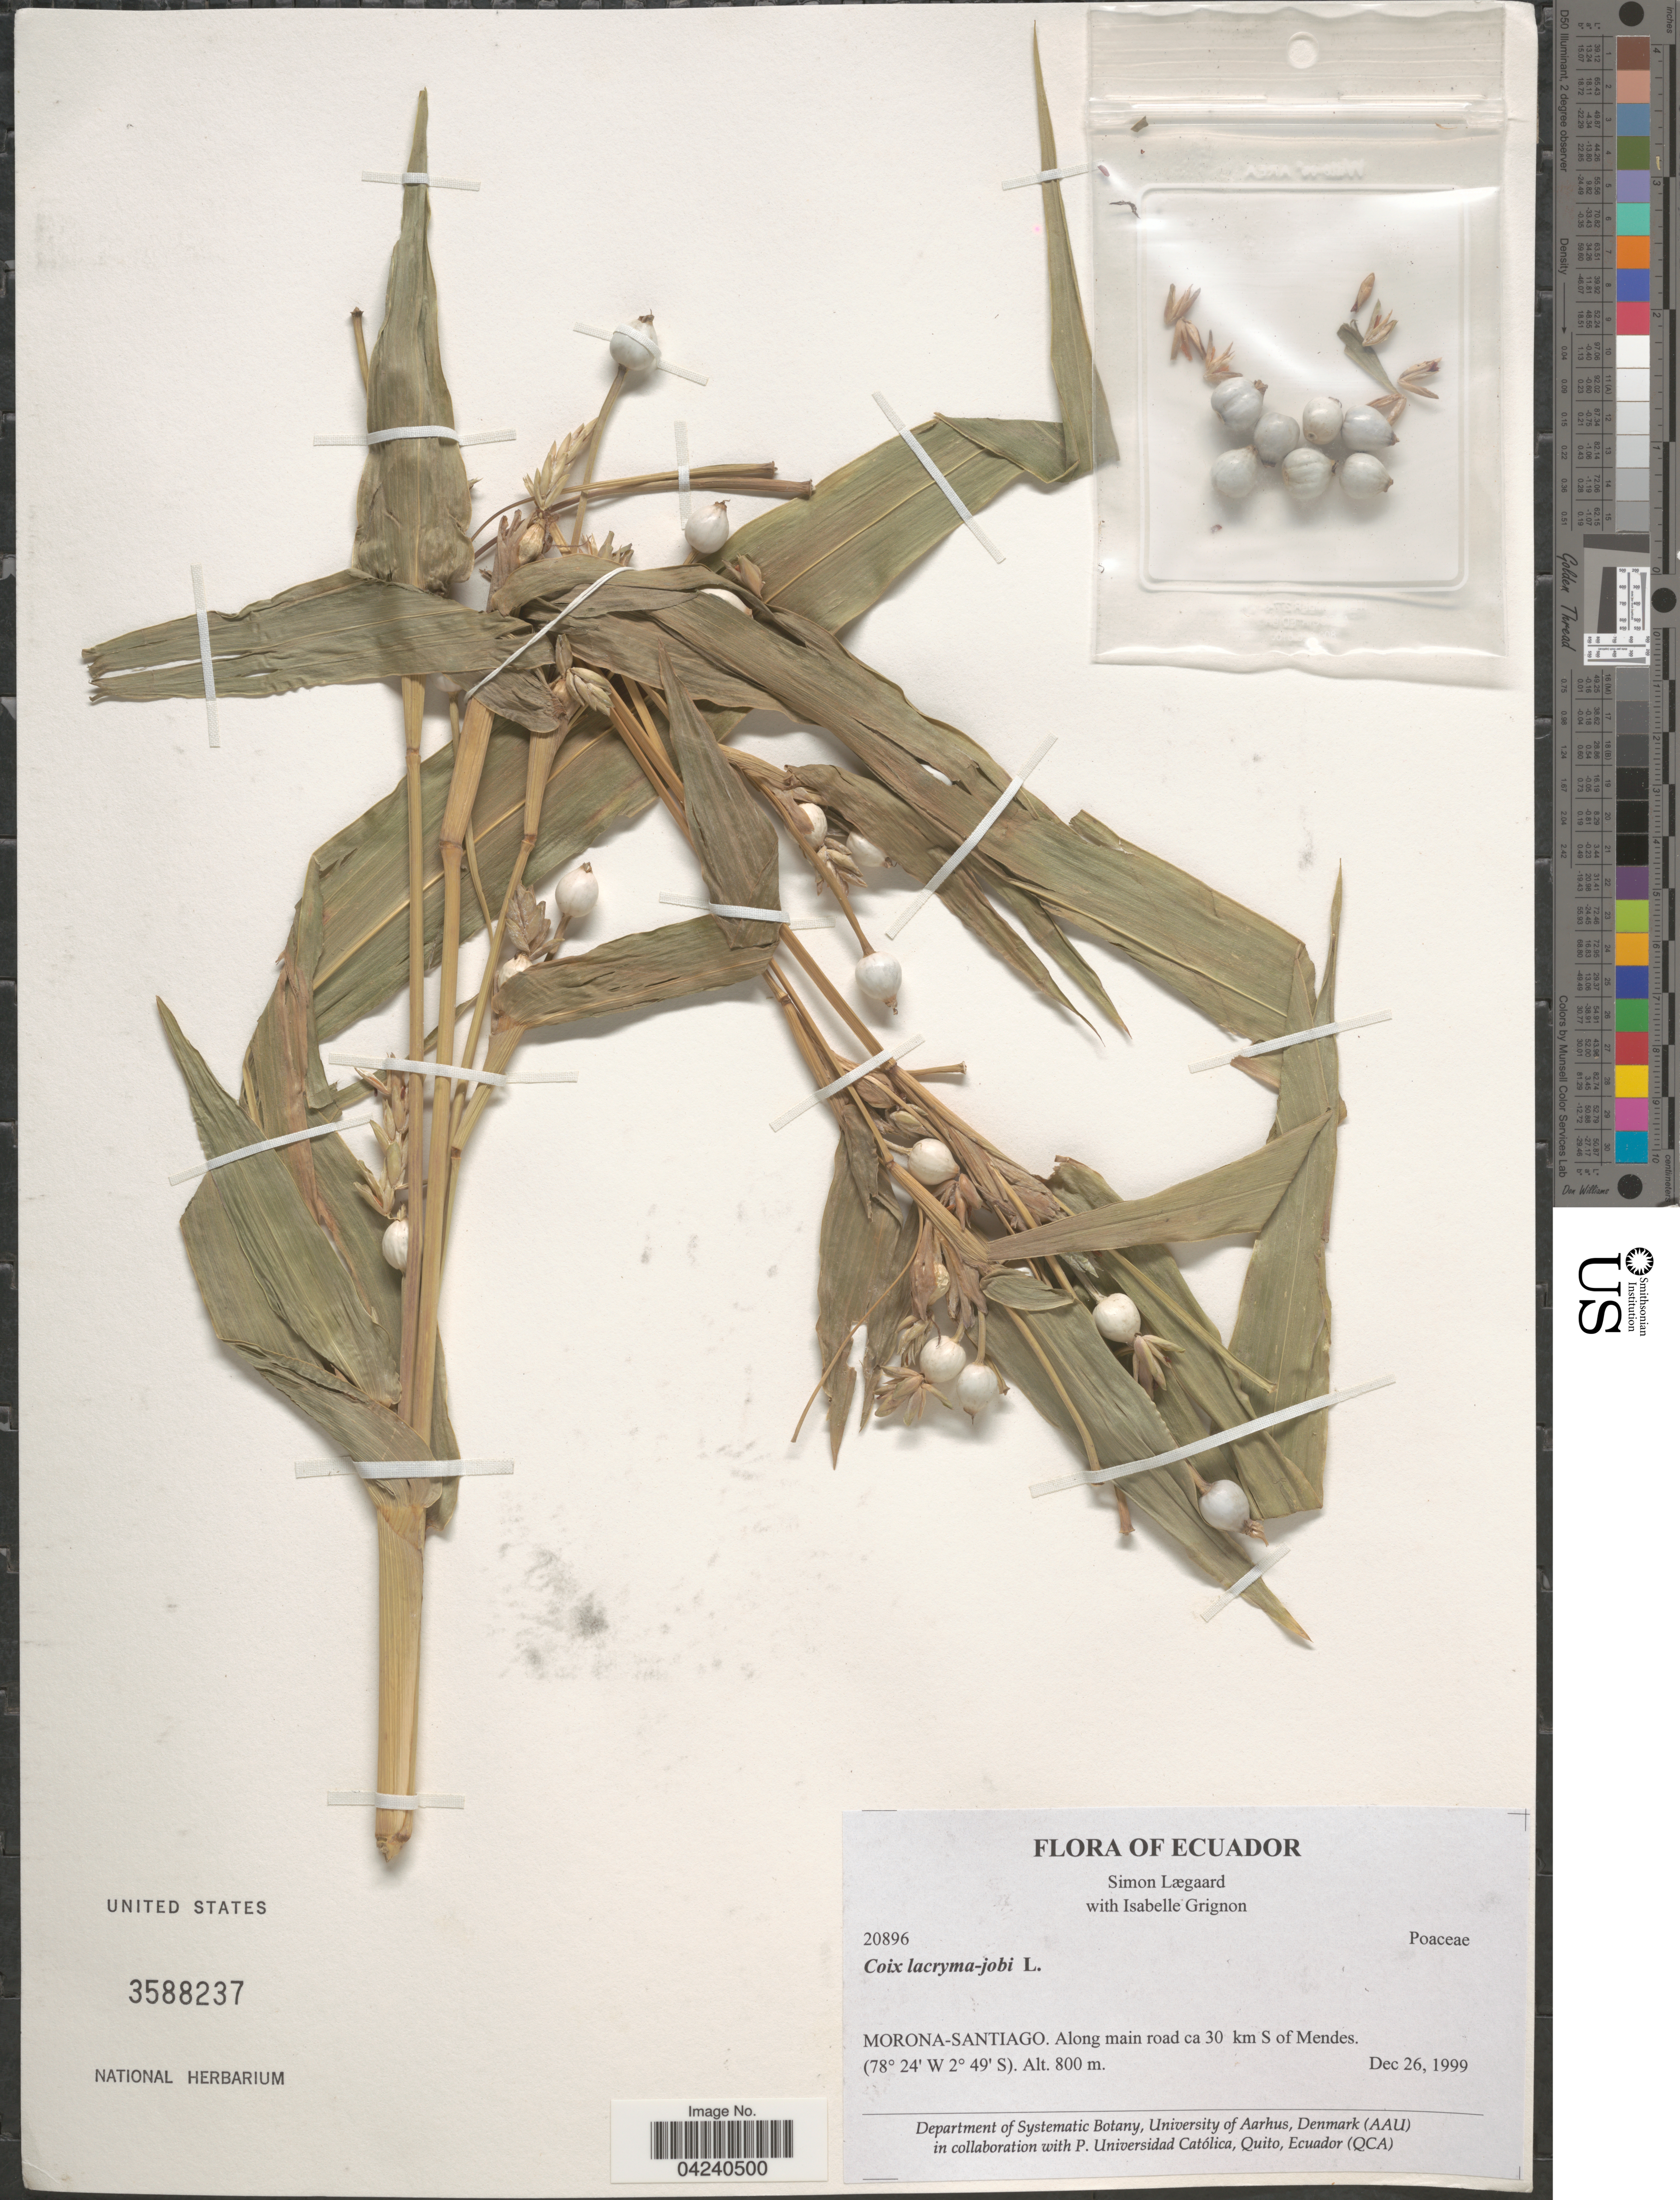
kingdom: Plantae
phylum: Tracheophyta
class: Liliopsida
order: Poales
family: Poaceae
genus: Coix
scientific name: Coix lacryma-jobi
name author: L.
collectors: S. Lægaard & I. Grignon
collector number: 20896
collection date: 1999-12-26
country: Ecuador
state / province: Morona-Santiago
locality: Along main road ca 30 km S of Mendes.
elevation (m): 800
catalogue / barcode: US 3588237